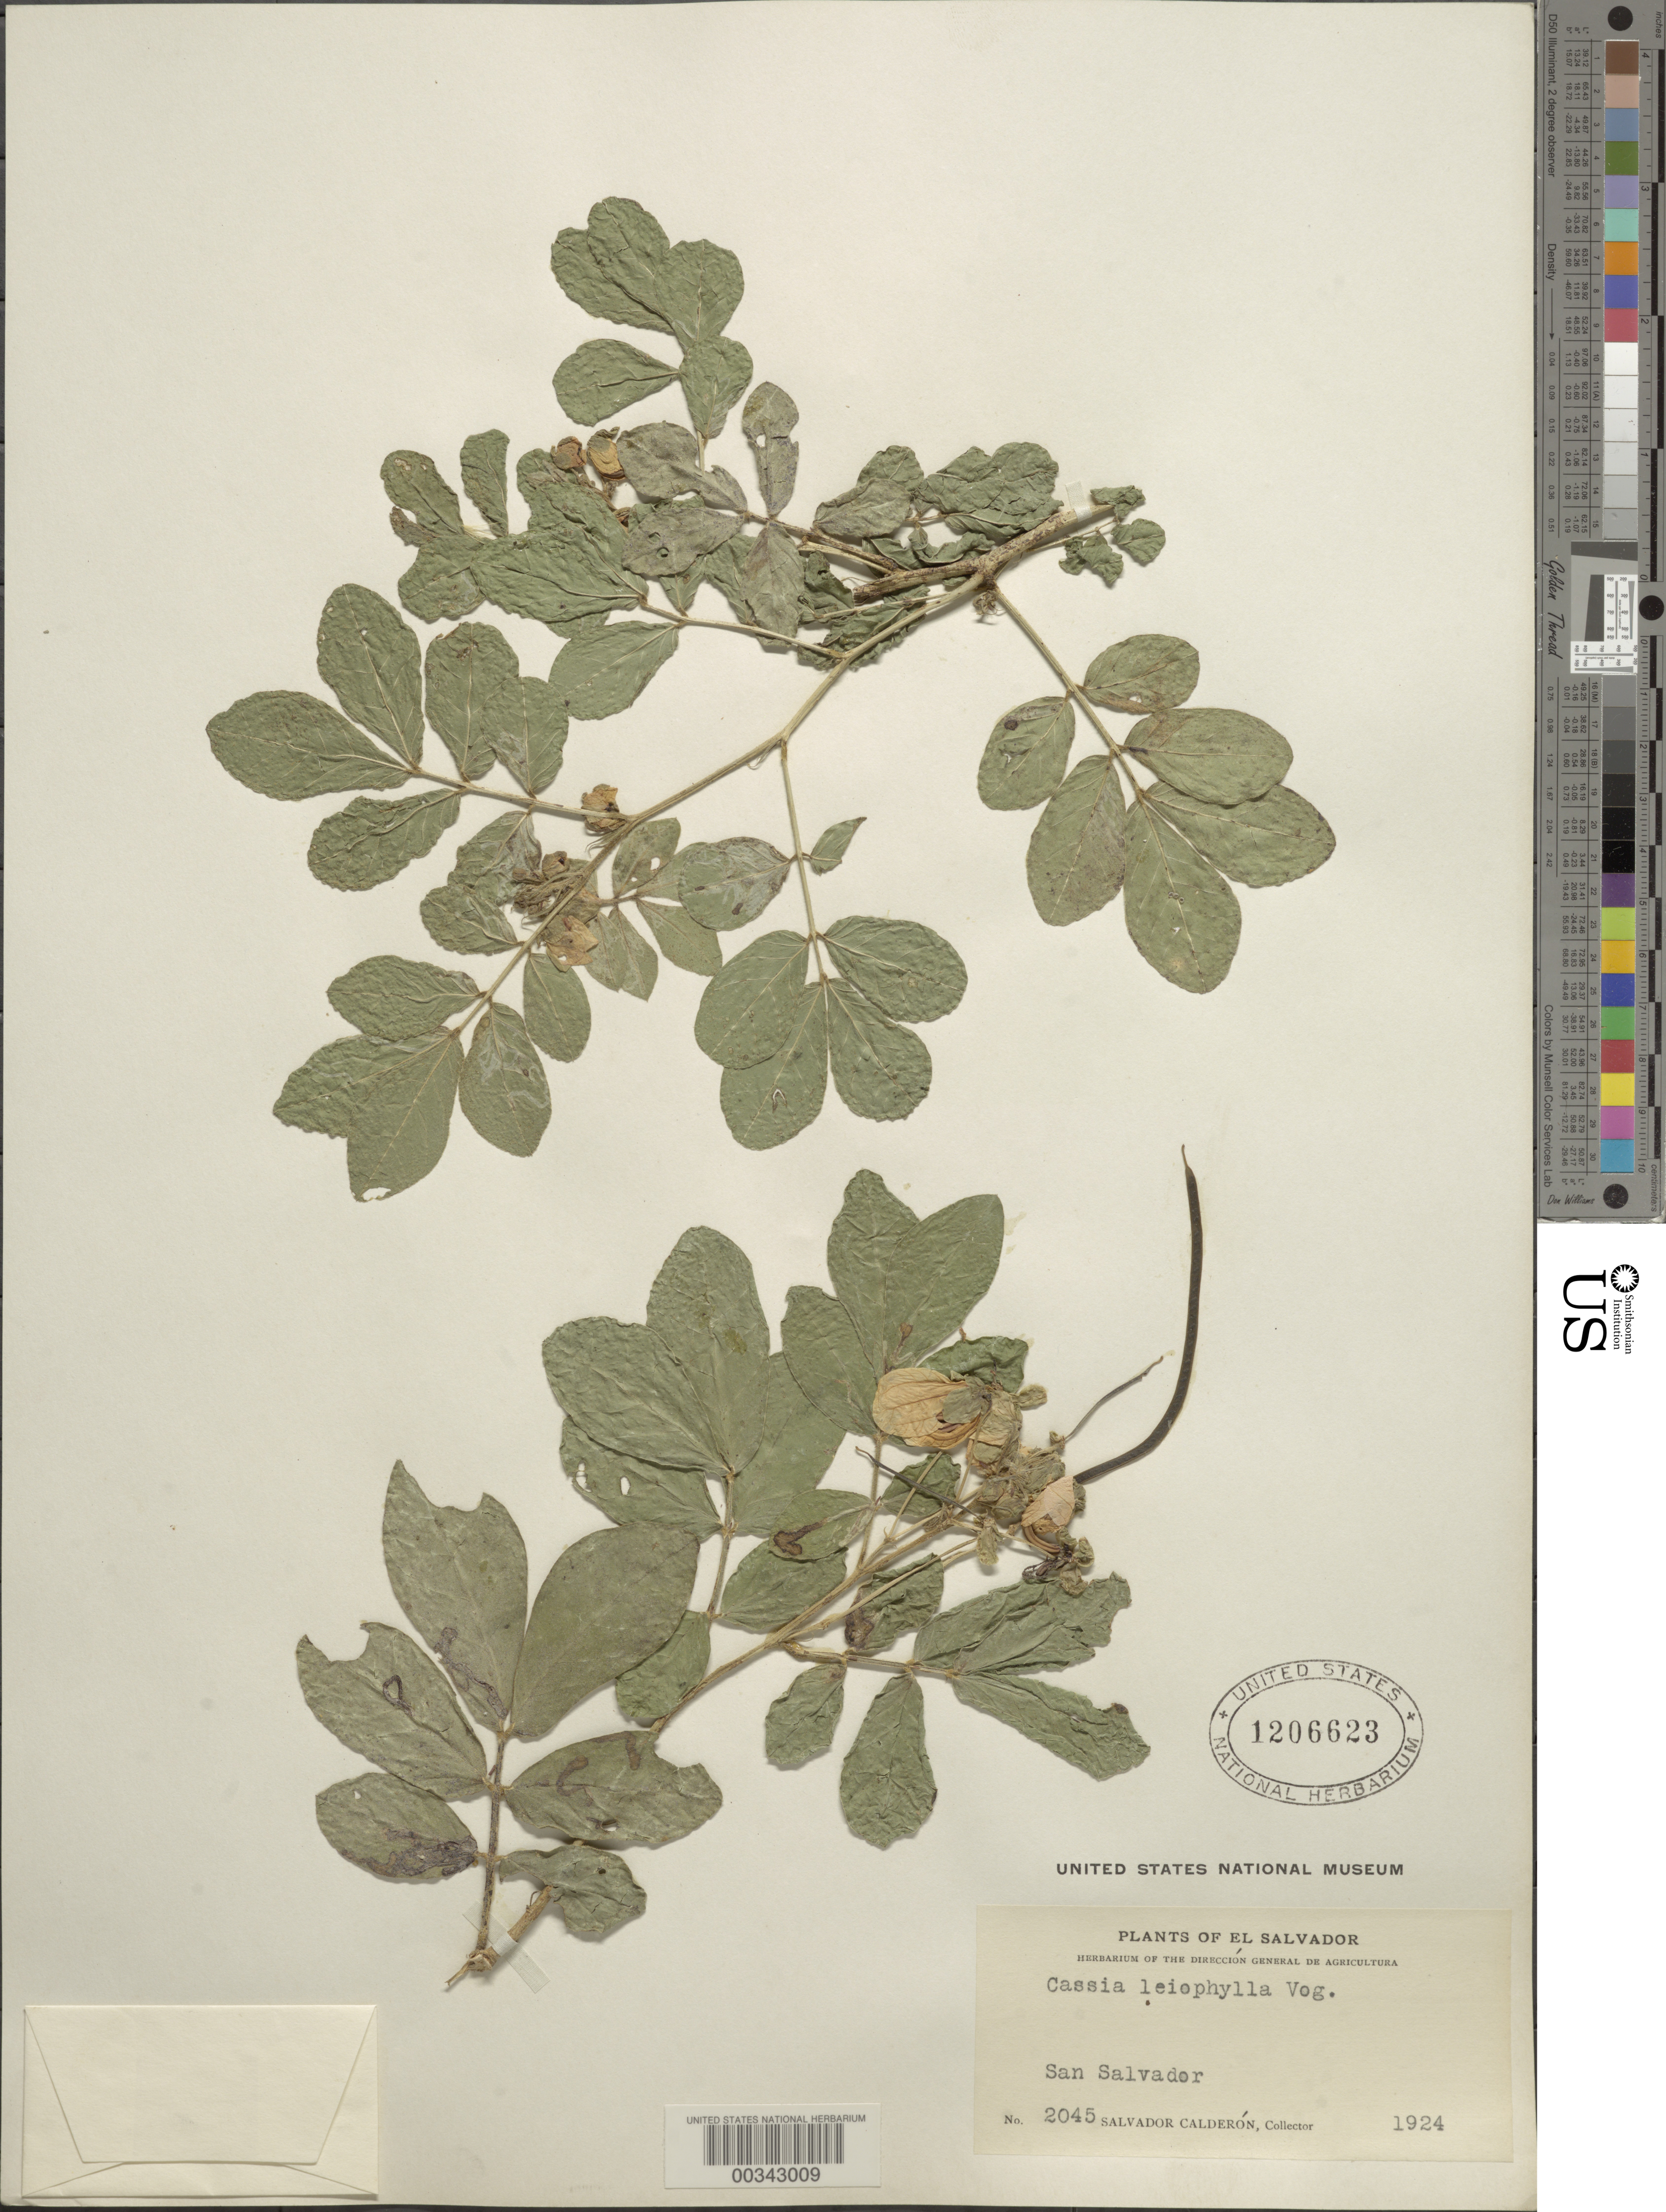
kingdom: Plantae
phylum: Tracheophyta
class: Magnoliopsida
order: Fabales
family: Fabaceae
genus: Senna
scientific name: Senna leiophylla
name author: (Vogel) H.S. Irwin & Barneby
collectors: S. Calderón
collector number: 2045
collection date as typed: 1924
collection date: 1924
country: El Salvador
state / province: San Salvador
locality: San salvador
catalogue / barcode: US 1206623